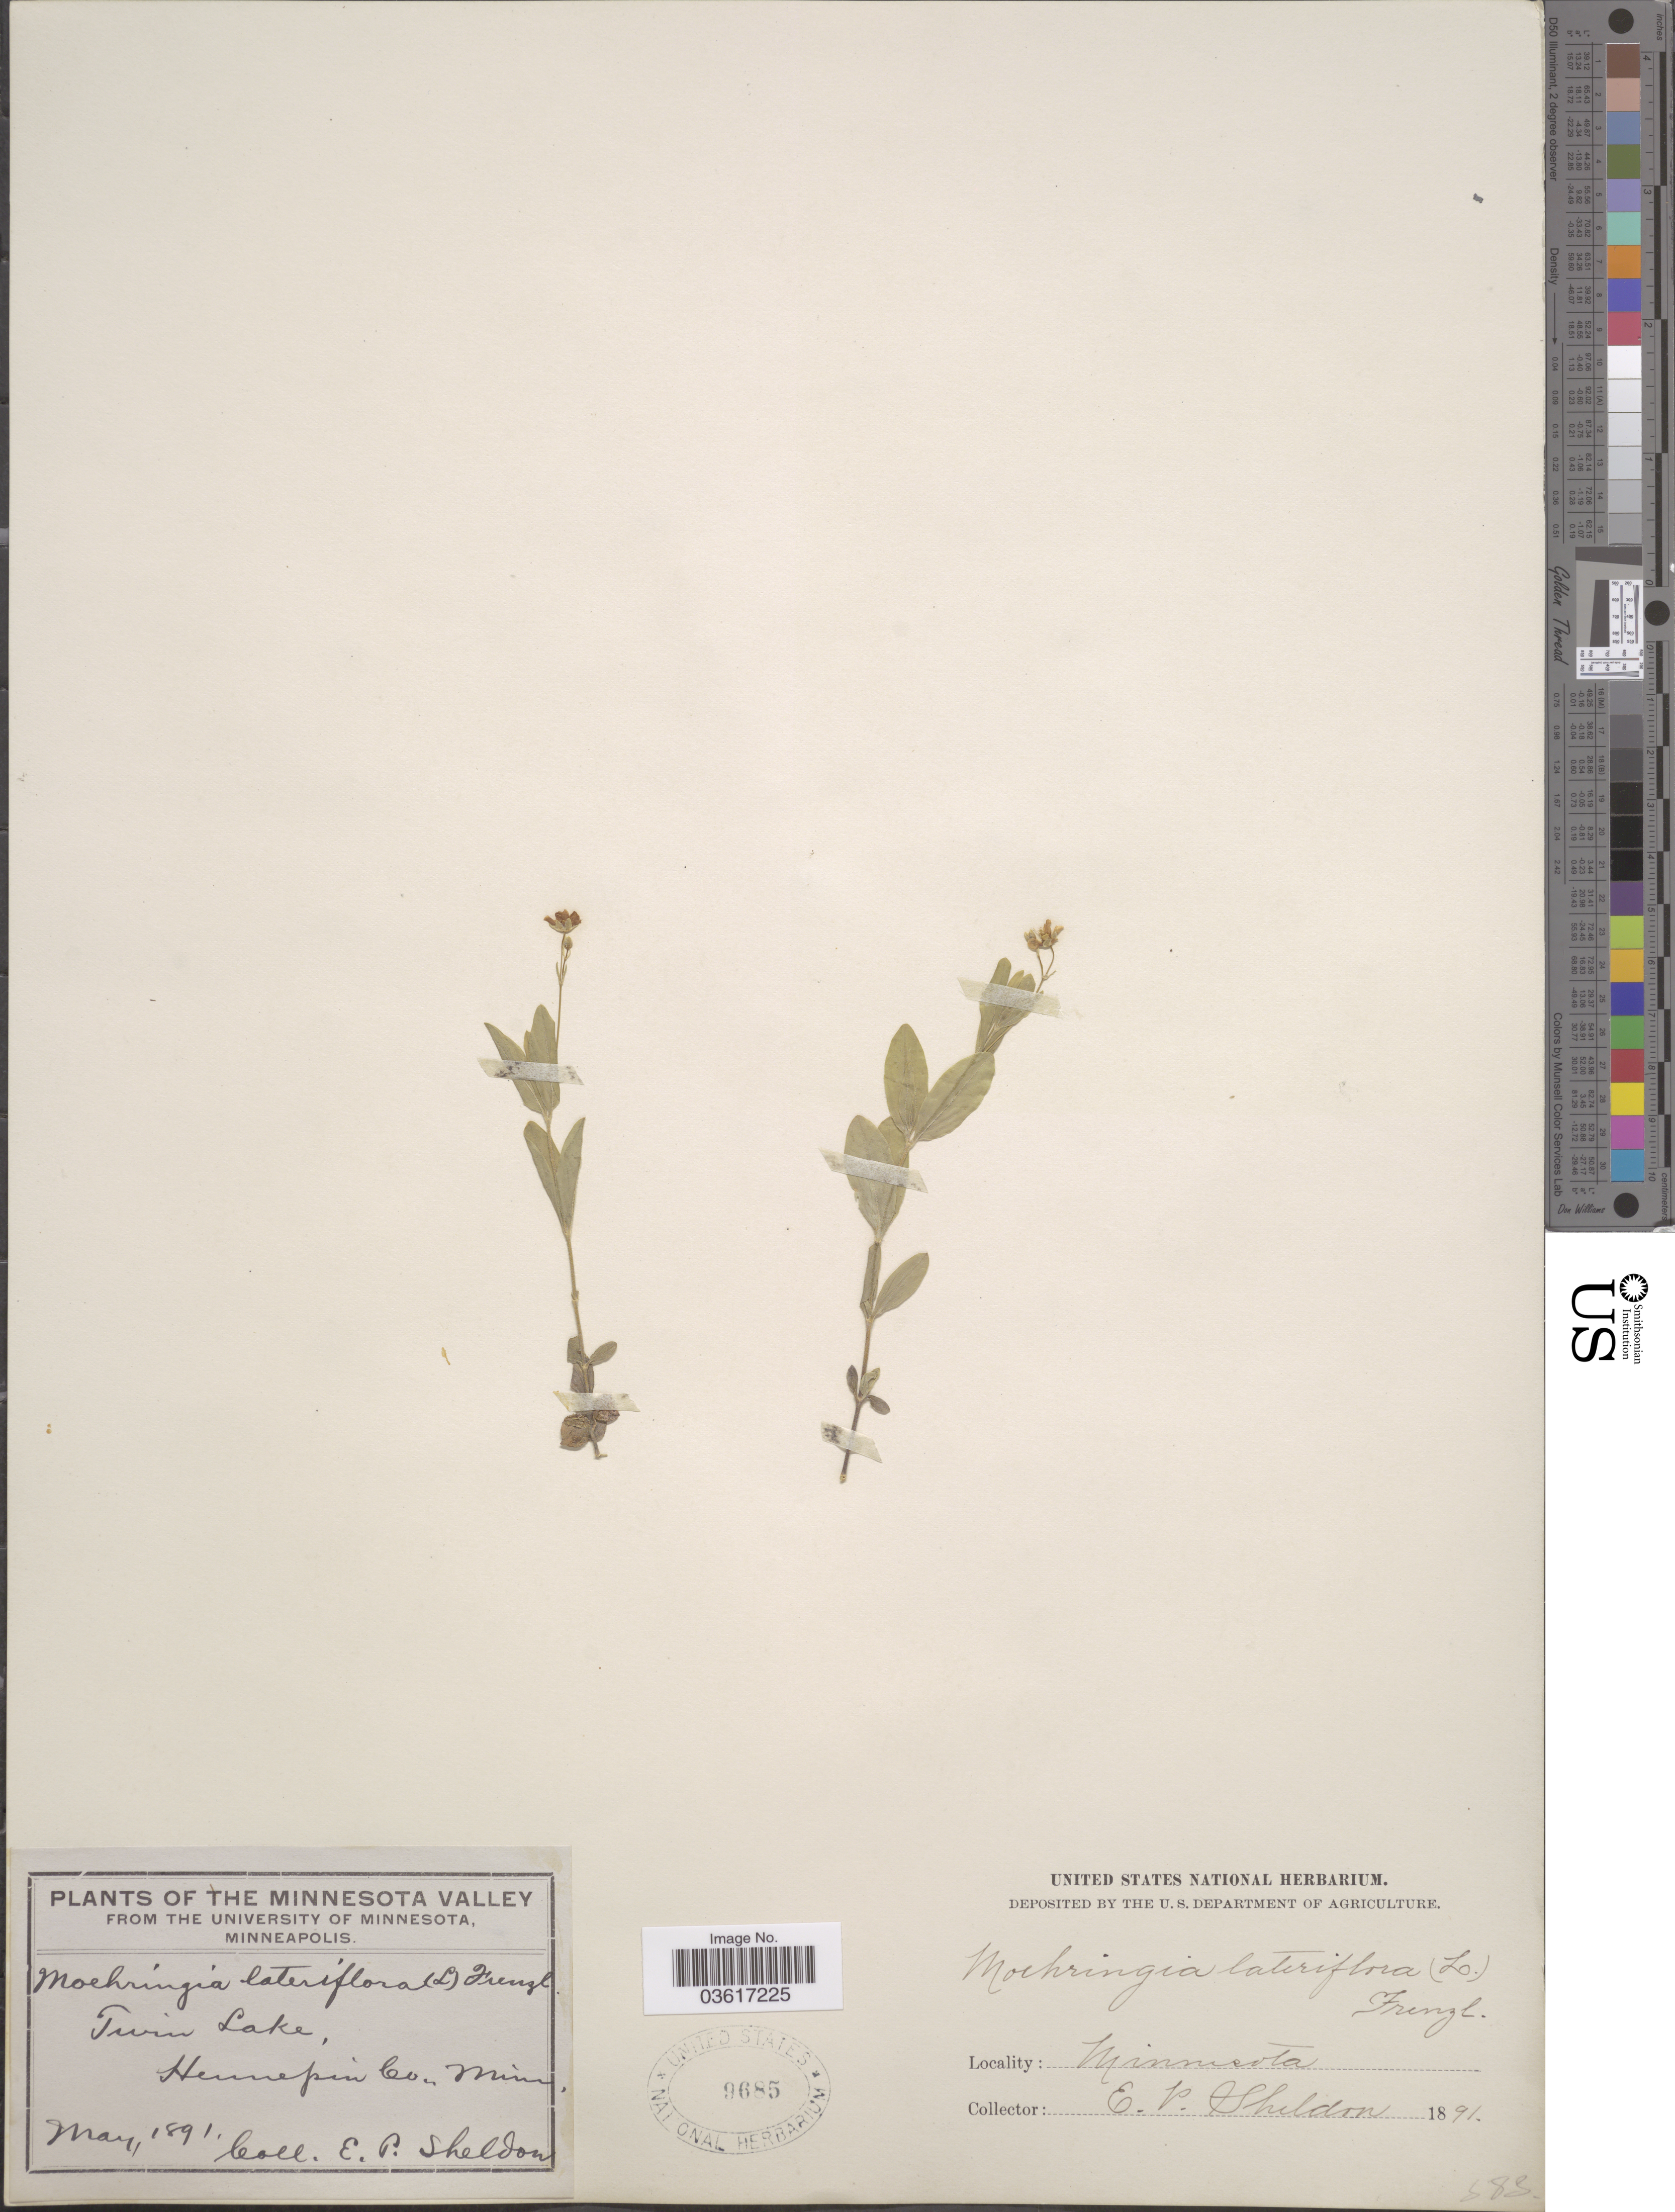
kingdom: Plantae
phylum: Tracheophyta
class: Magnoliopsida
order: Caryophyllales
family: Caryophyllaceae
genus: Moehringia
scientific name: Moehringia lateriflora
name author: (L.) Fenzl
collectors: E. P. Sheldon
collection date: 1891-05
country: United States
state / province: Minnesota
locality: The Minnesota Valley. Twin Lake, Hennepin Co.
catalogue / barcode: US 9685